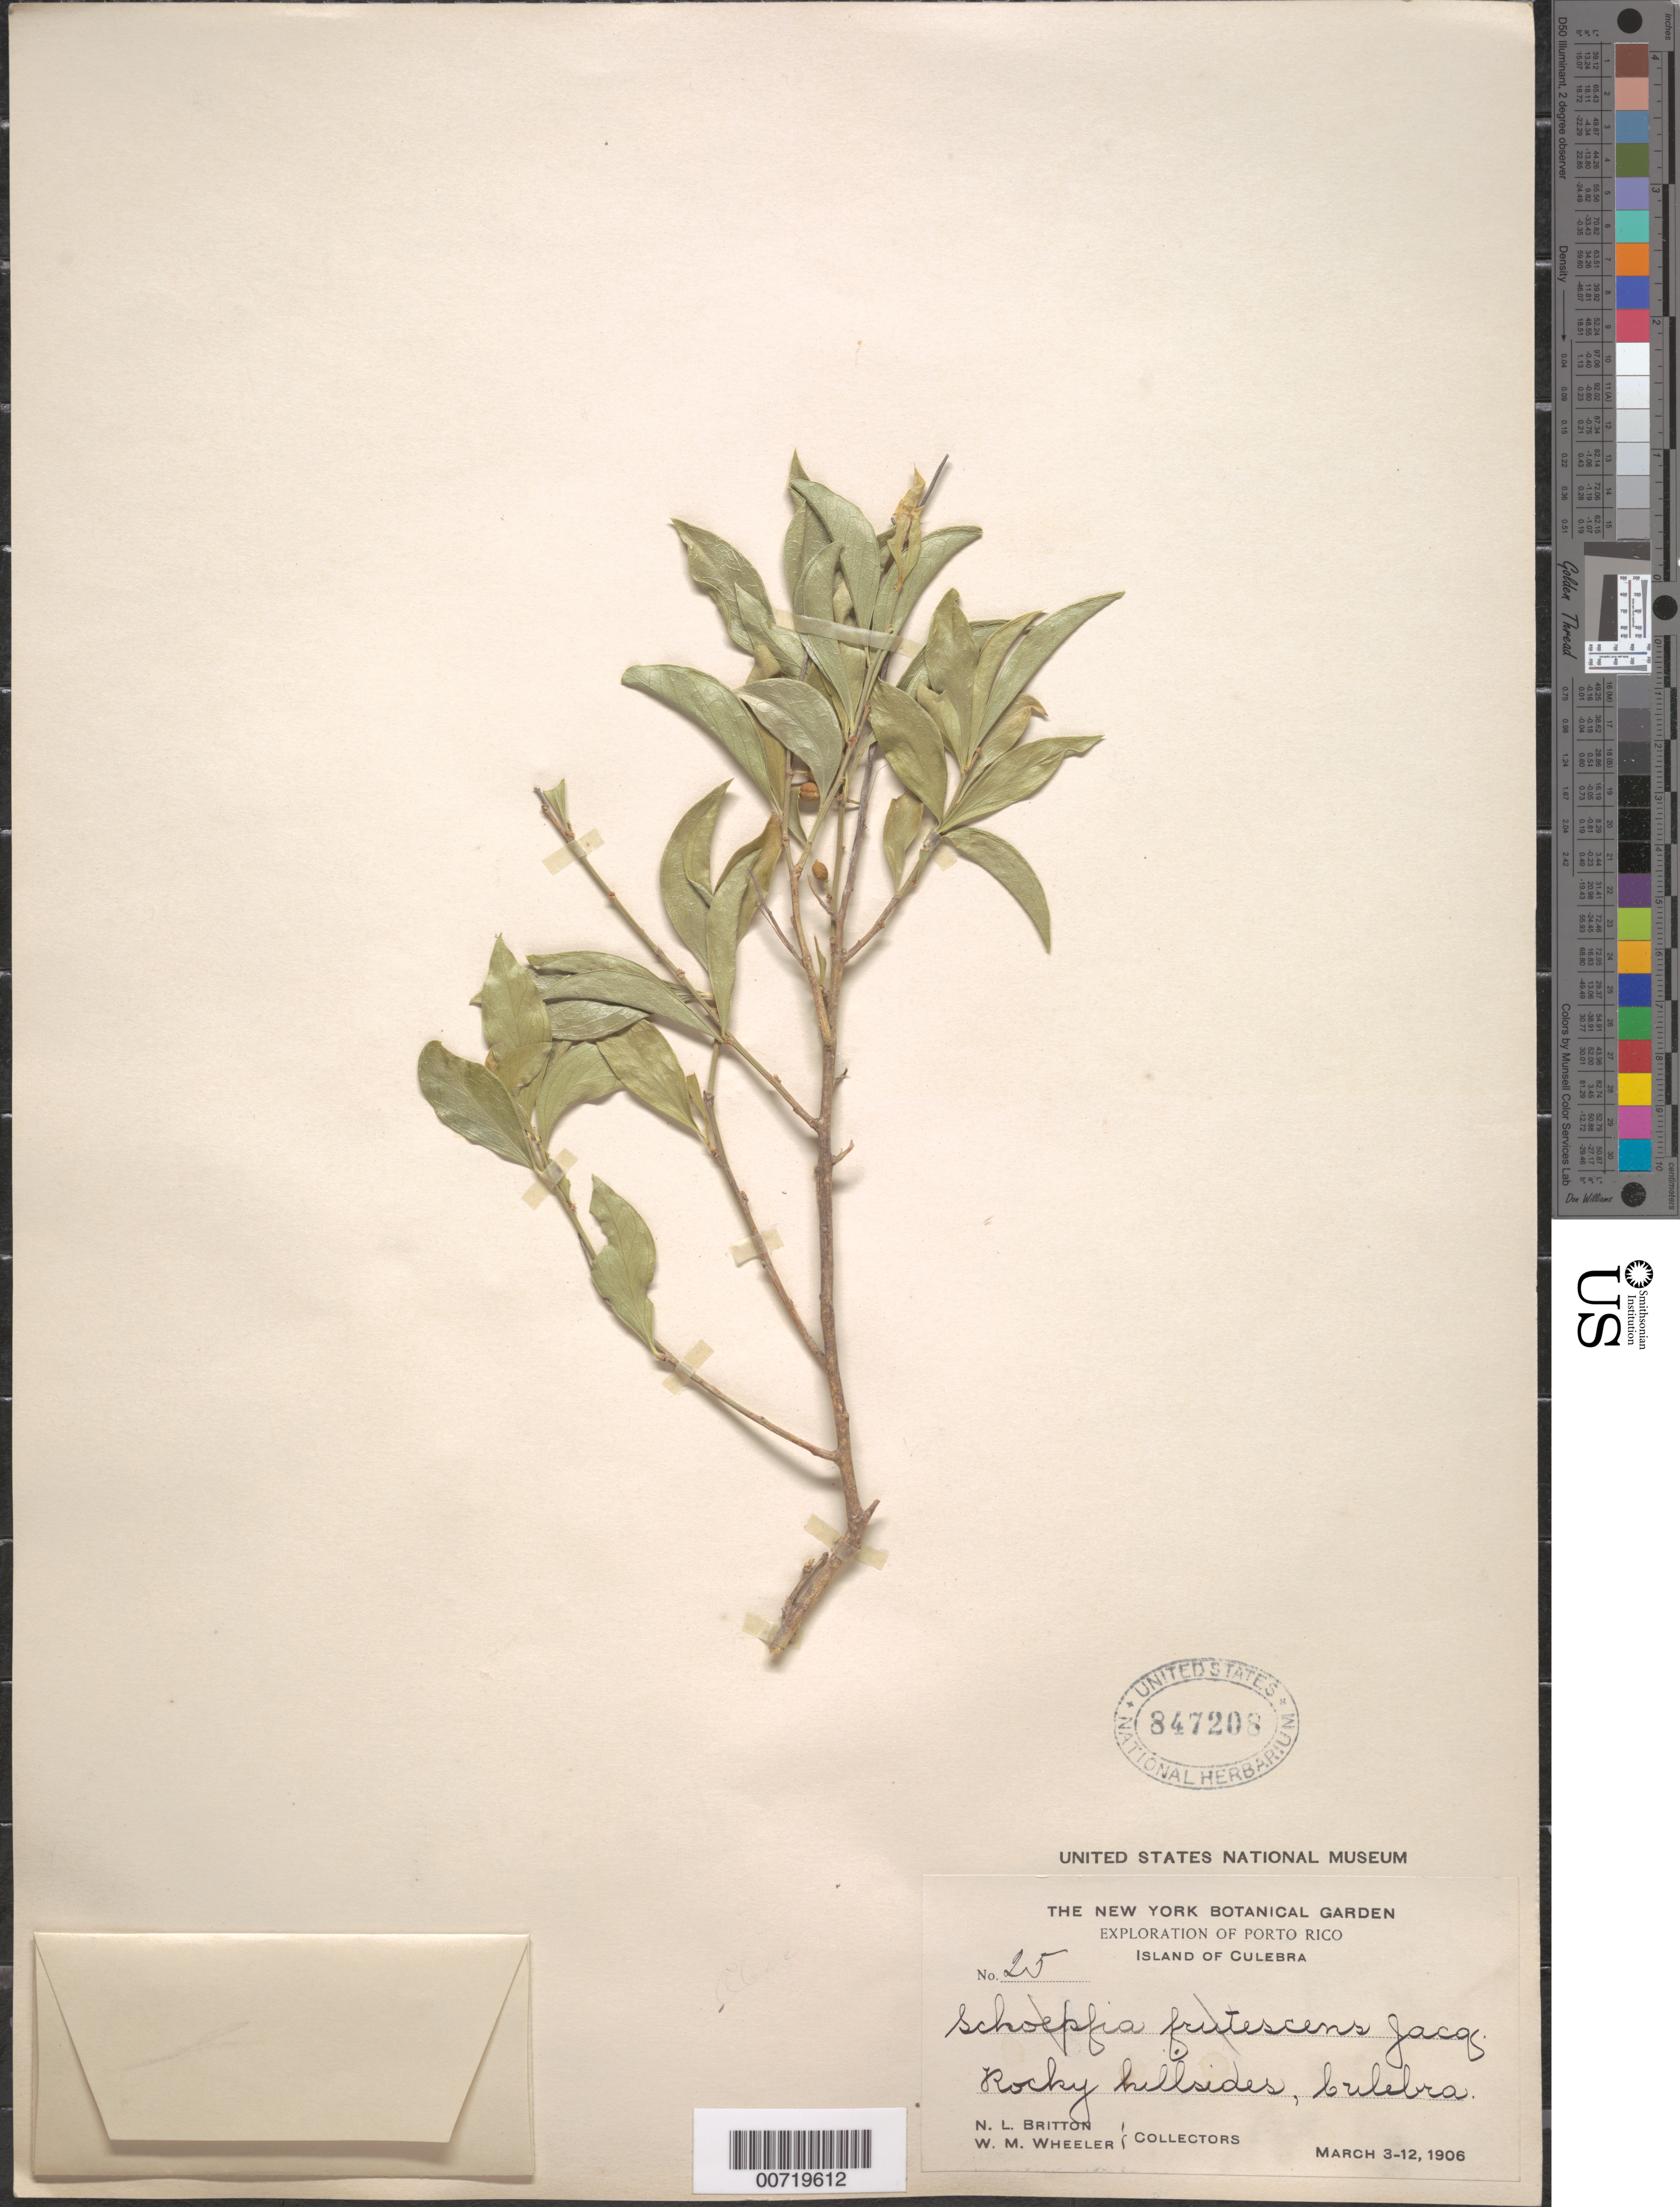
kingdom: Plantae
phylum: Tracheophyta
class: Magnoliopsida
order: Celastrales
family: Celastraceae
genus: Schaefferia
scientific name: Schaefferia frutescens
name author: Jacq.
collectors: N. Britton & W. Wheeler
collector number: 25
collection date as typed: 03 Mar 1906 to 12 Mar 1906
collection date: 1906-03-03/1906-03-12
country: Puerto Rico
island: Culebra I.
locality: Culebra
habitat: Rocky hillsides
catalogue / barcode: US 847208